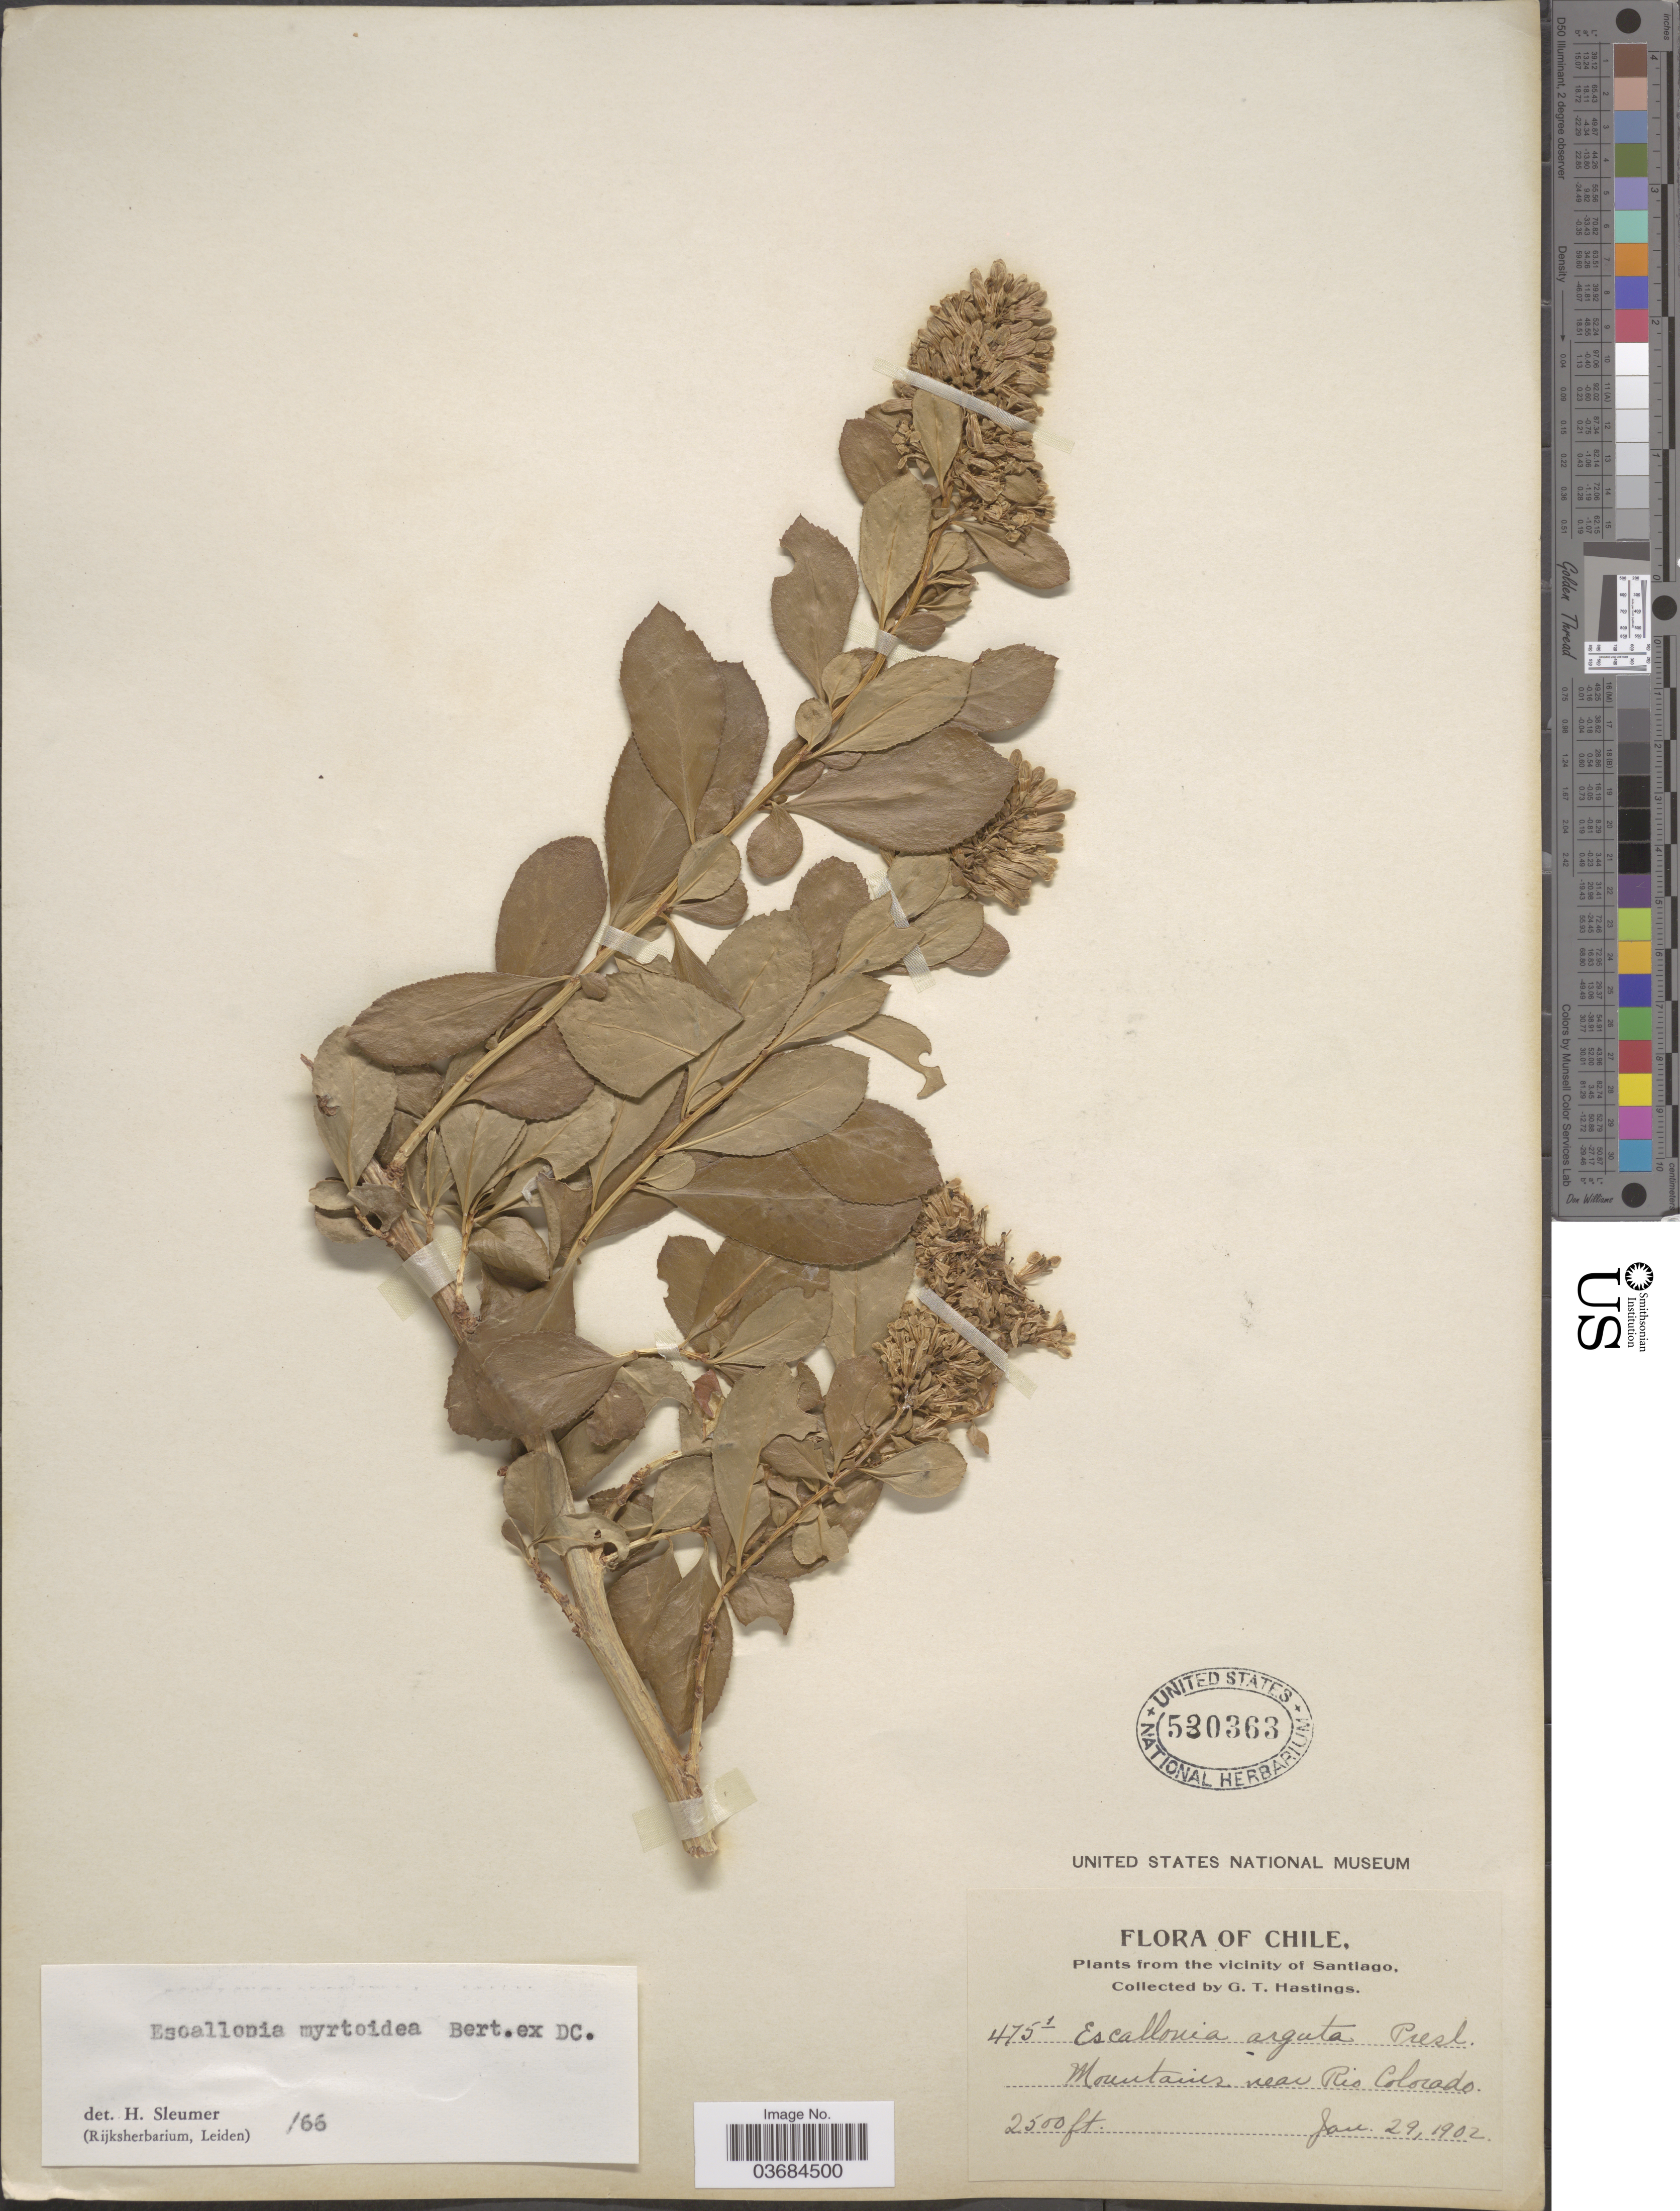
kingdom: Plantae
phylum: Tracheophyta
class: Magnoliopsida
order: Escalloniales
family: Escalloniaceae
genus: Escallonia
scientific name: Escallonia myrtoidea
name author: Bertero ex DC.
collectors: G. Hastings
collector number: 475I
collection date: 1902-01-29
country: Chile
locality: From the vicinity of Santiago. Mountains near Rio Colorado.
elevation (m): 762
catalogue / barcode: US 530363